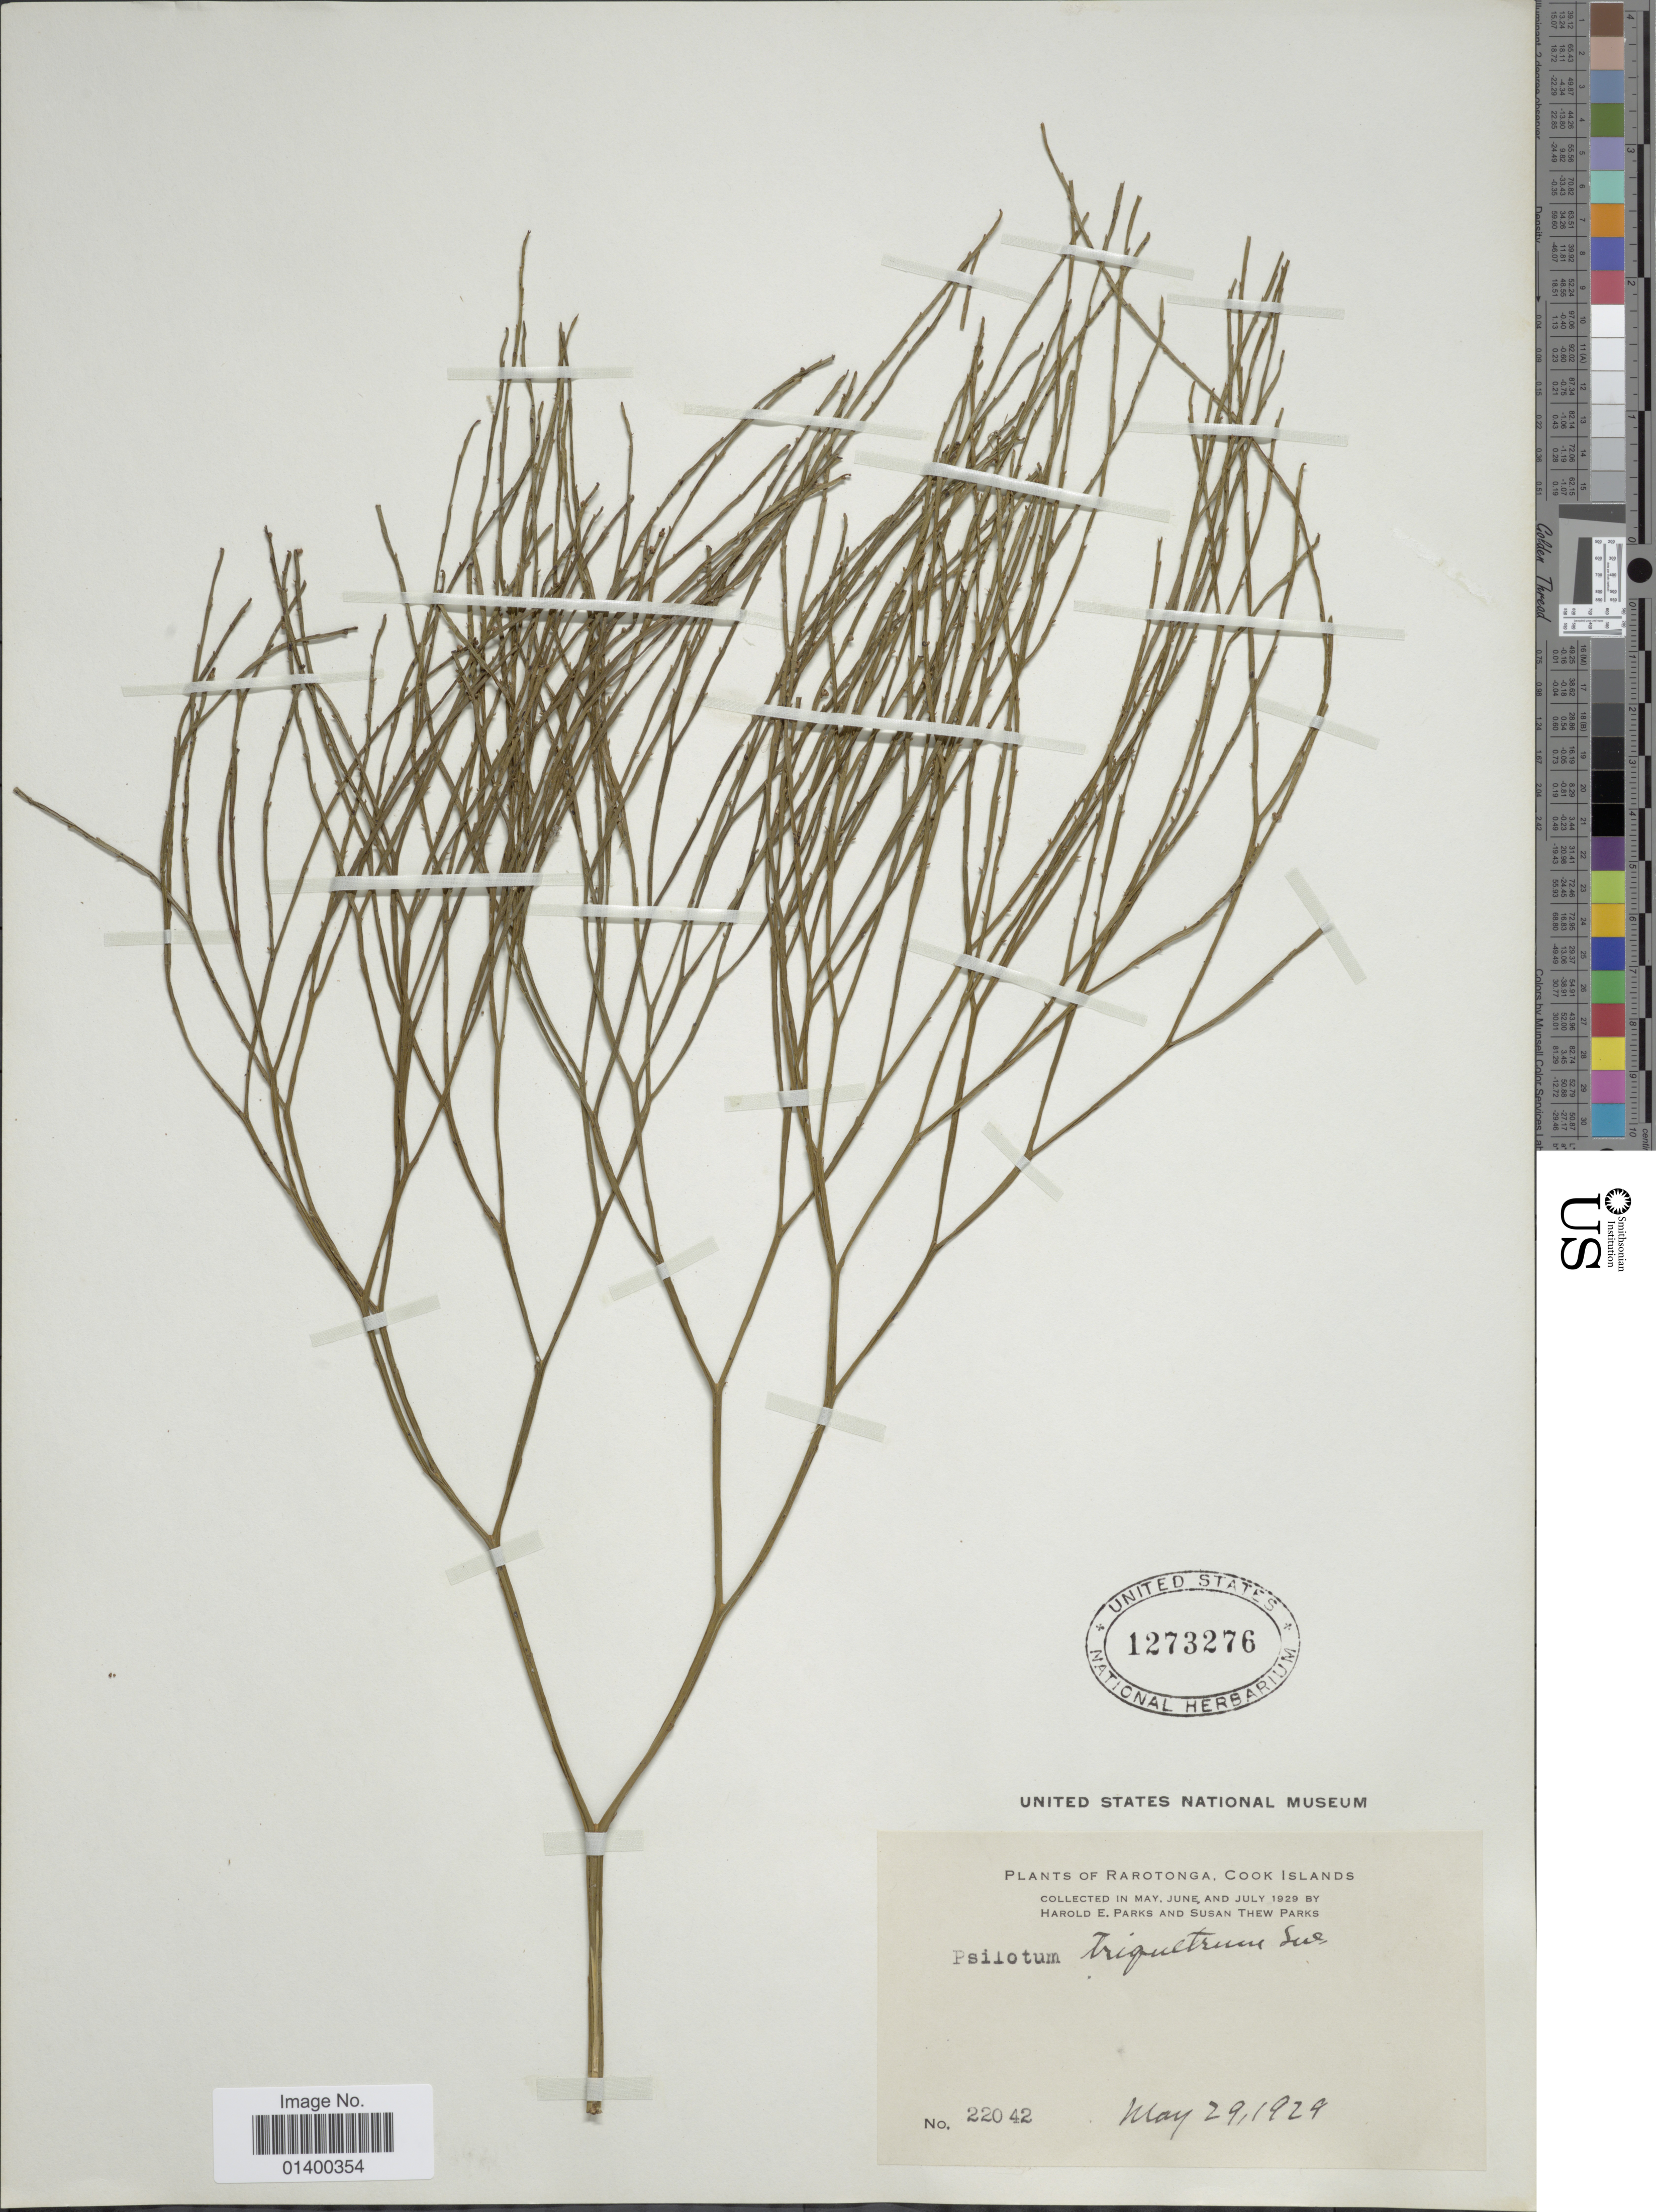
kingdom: Plantae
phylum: Tracheophyta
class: Polypodiopsida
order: Psilotales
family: Psilotaceae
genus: Psilotum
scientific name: Psilotum nudum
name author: (L.) P. Beauv.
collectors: H. E. Parks & S. Parks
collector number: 22042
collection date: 1929-05-29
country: Cook Islands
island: Rarotonga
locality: Rarotonga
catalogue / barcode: US 1273276